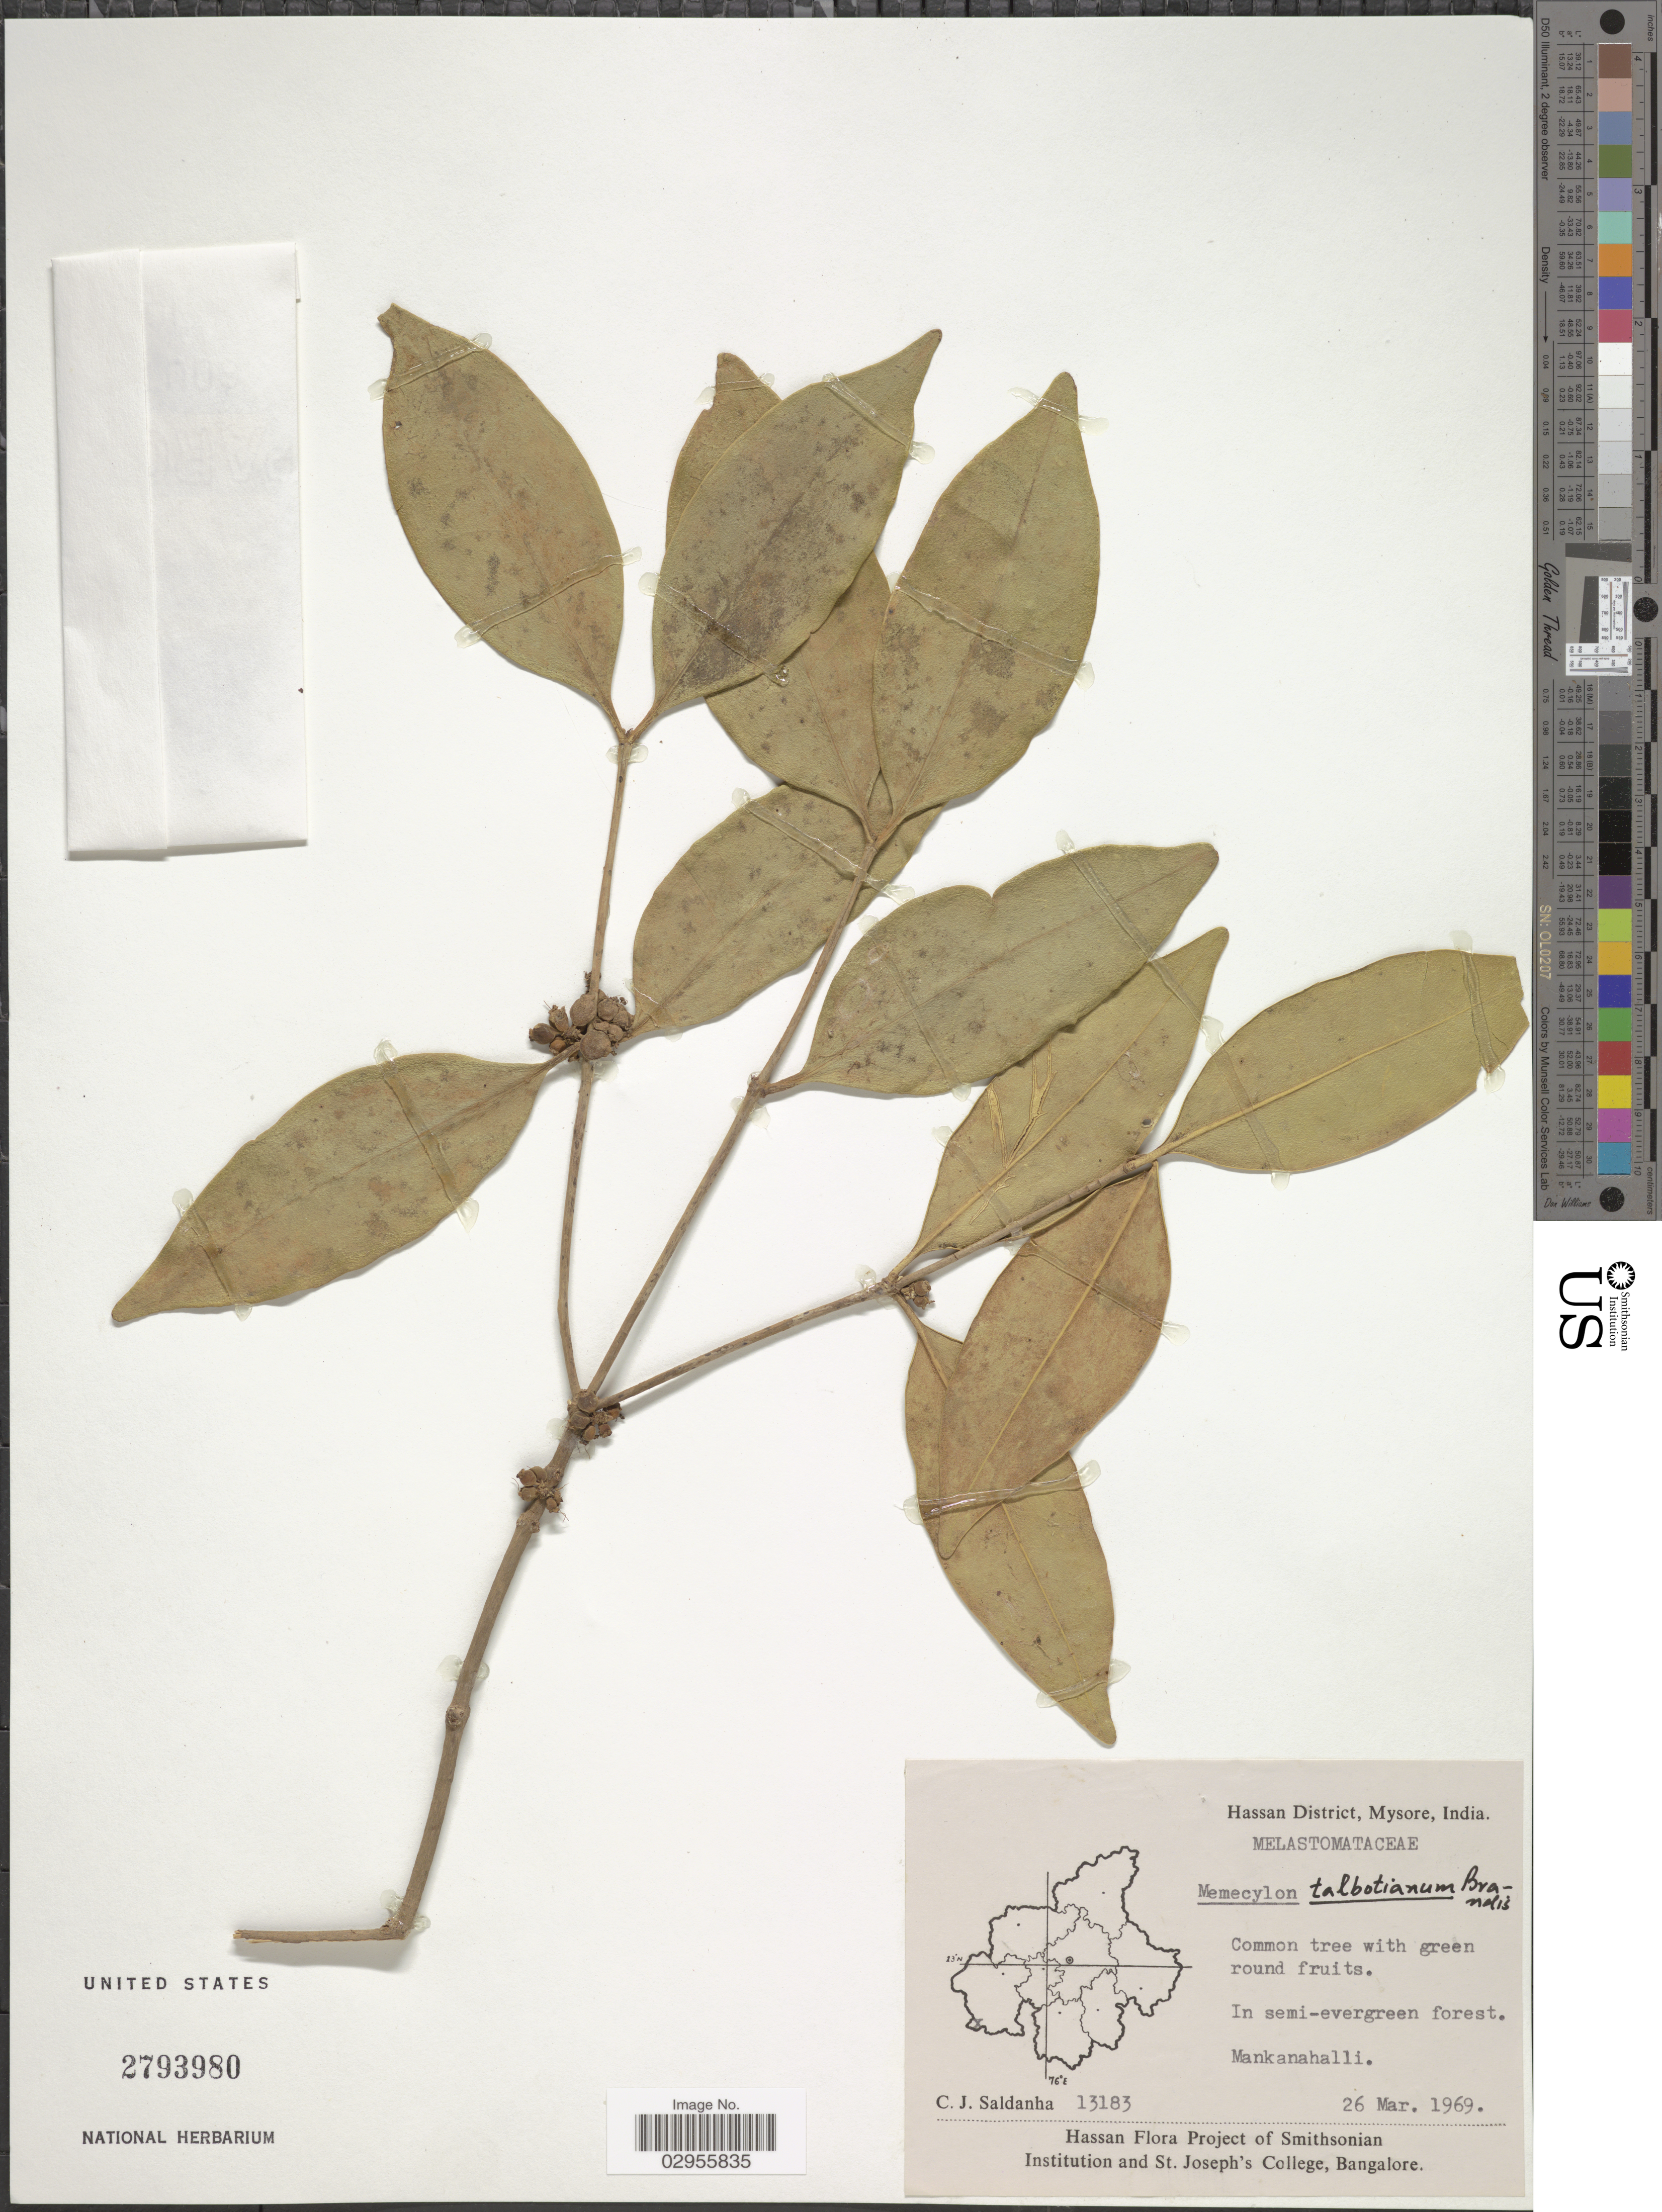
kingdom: Plantae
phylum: Tracheophyta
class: Magnoliopsida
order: Myrtales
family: Melastomataceae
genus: Memecylon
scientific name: Memecylon talbotianum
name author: Brandis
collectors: C. J. Saldanha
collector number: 13183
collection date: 1969-03-26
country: India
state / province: Karnataka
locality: Hassan District, Mysore. Mankanahalli.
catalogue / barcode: US 2793980